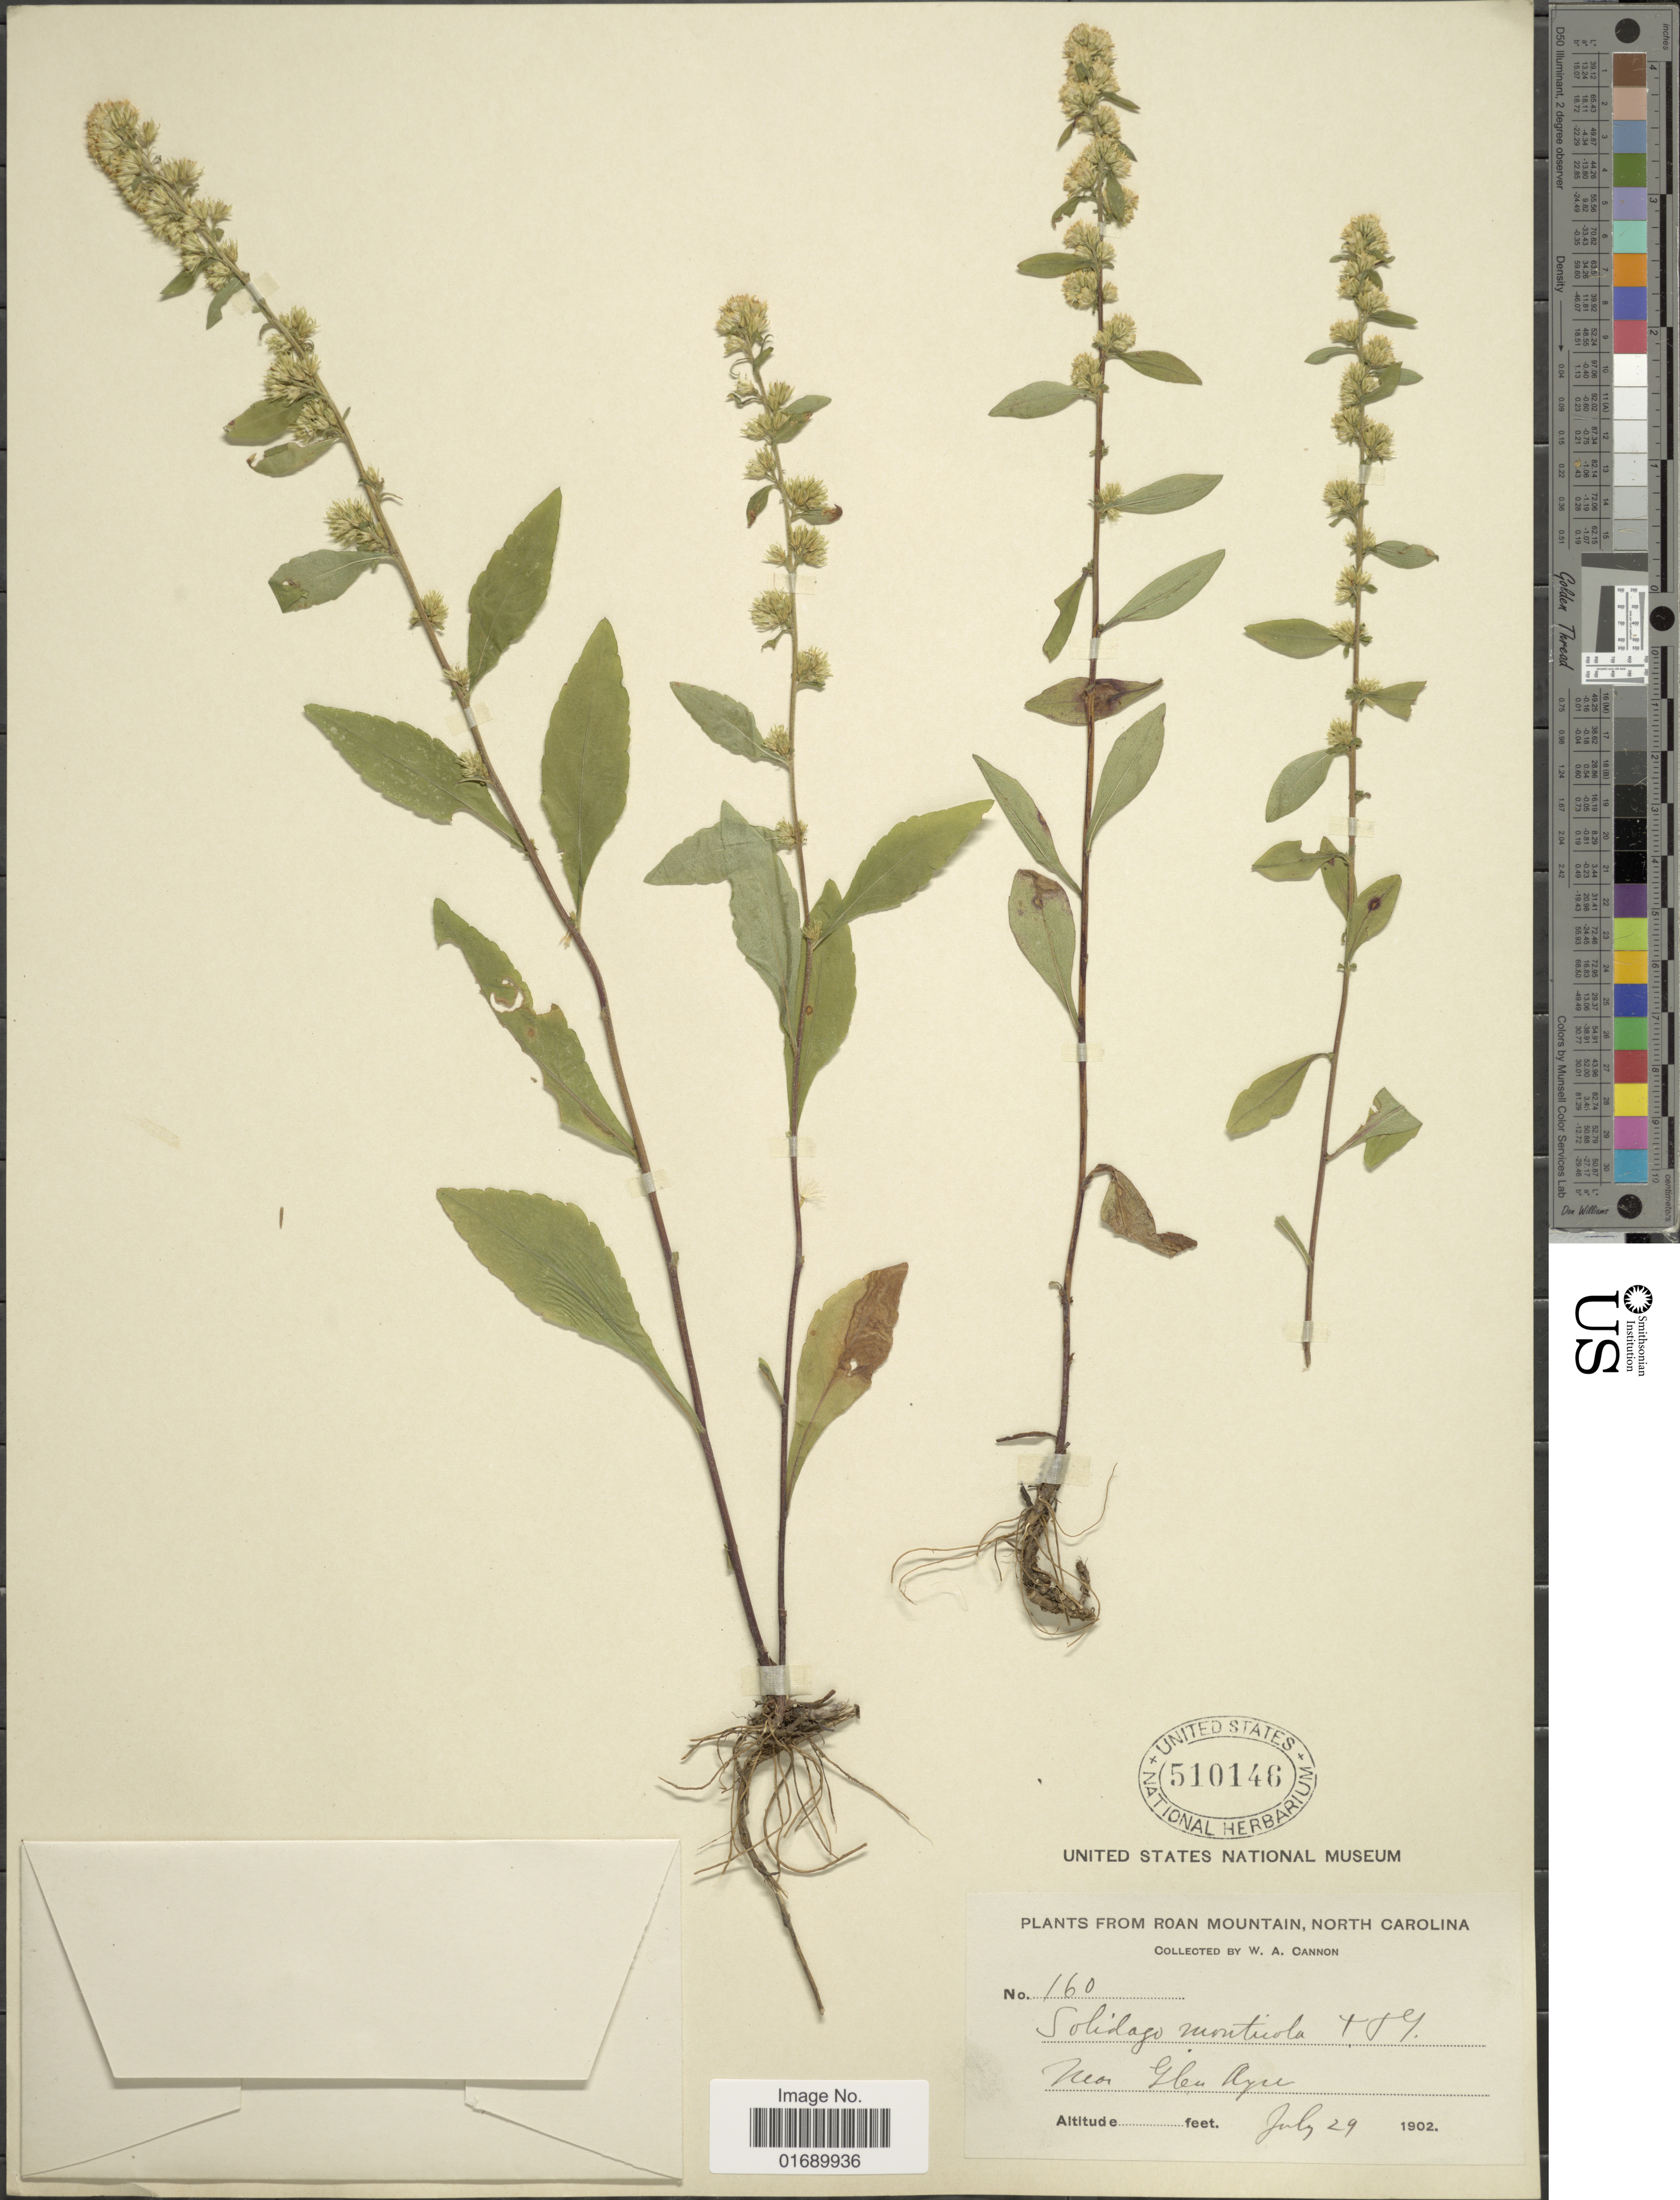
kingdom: Plantae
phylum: Tracheophyta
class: Magnoliopsida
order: Asterales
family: Asteraceae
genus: Solidago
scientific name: Solidago roanensis var. monticola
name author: (Torr. & A. Gray) Fernald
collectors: W. Cannon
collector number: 160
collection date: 1902-07-29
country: United States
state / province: North Carolina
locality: From Roan Mountain, Near glen Agree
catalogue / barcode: US 510146